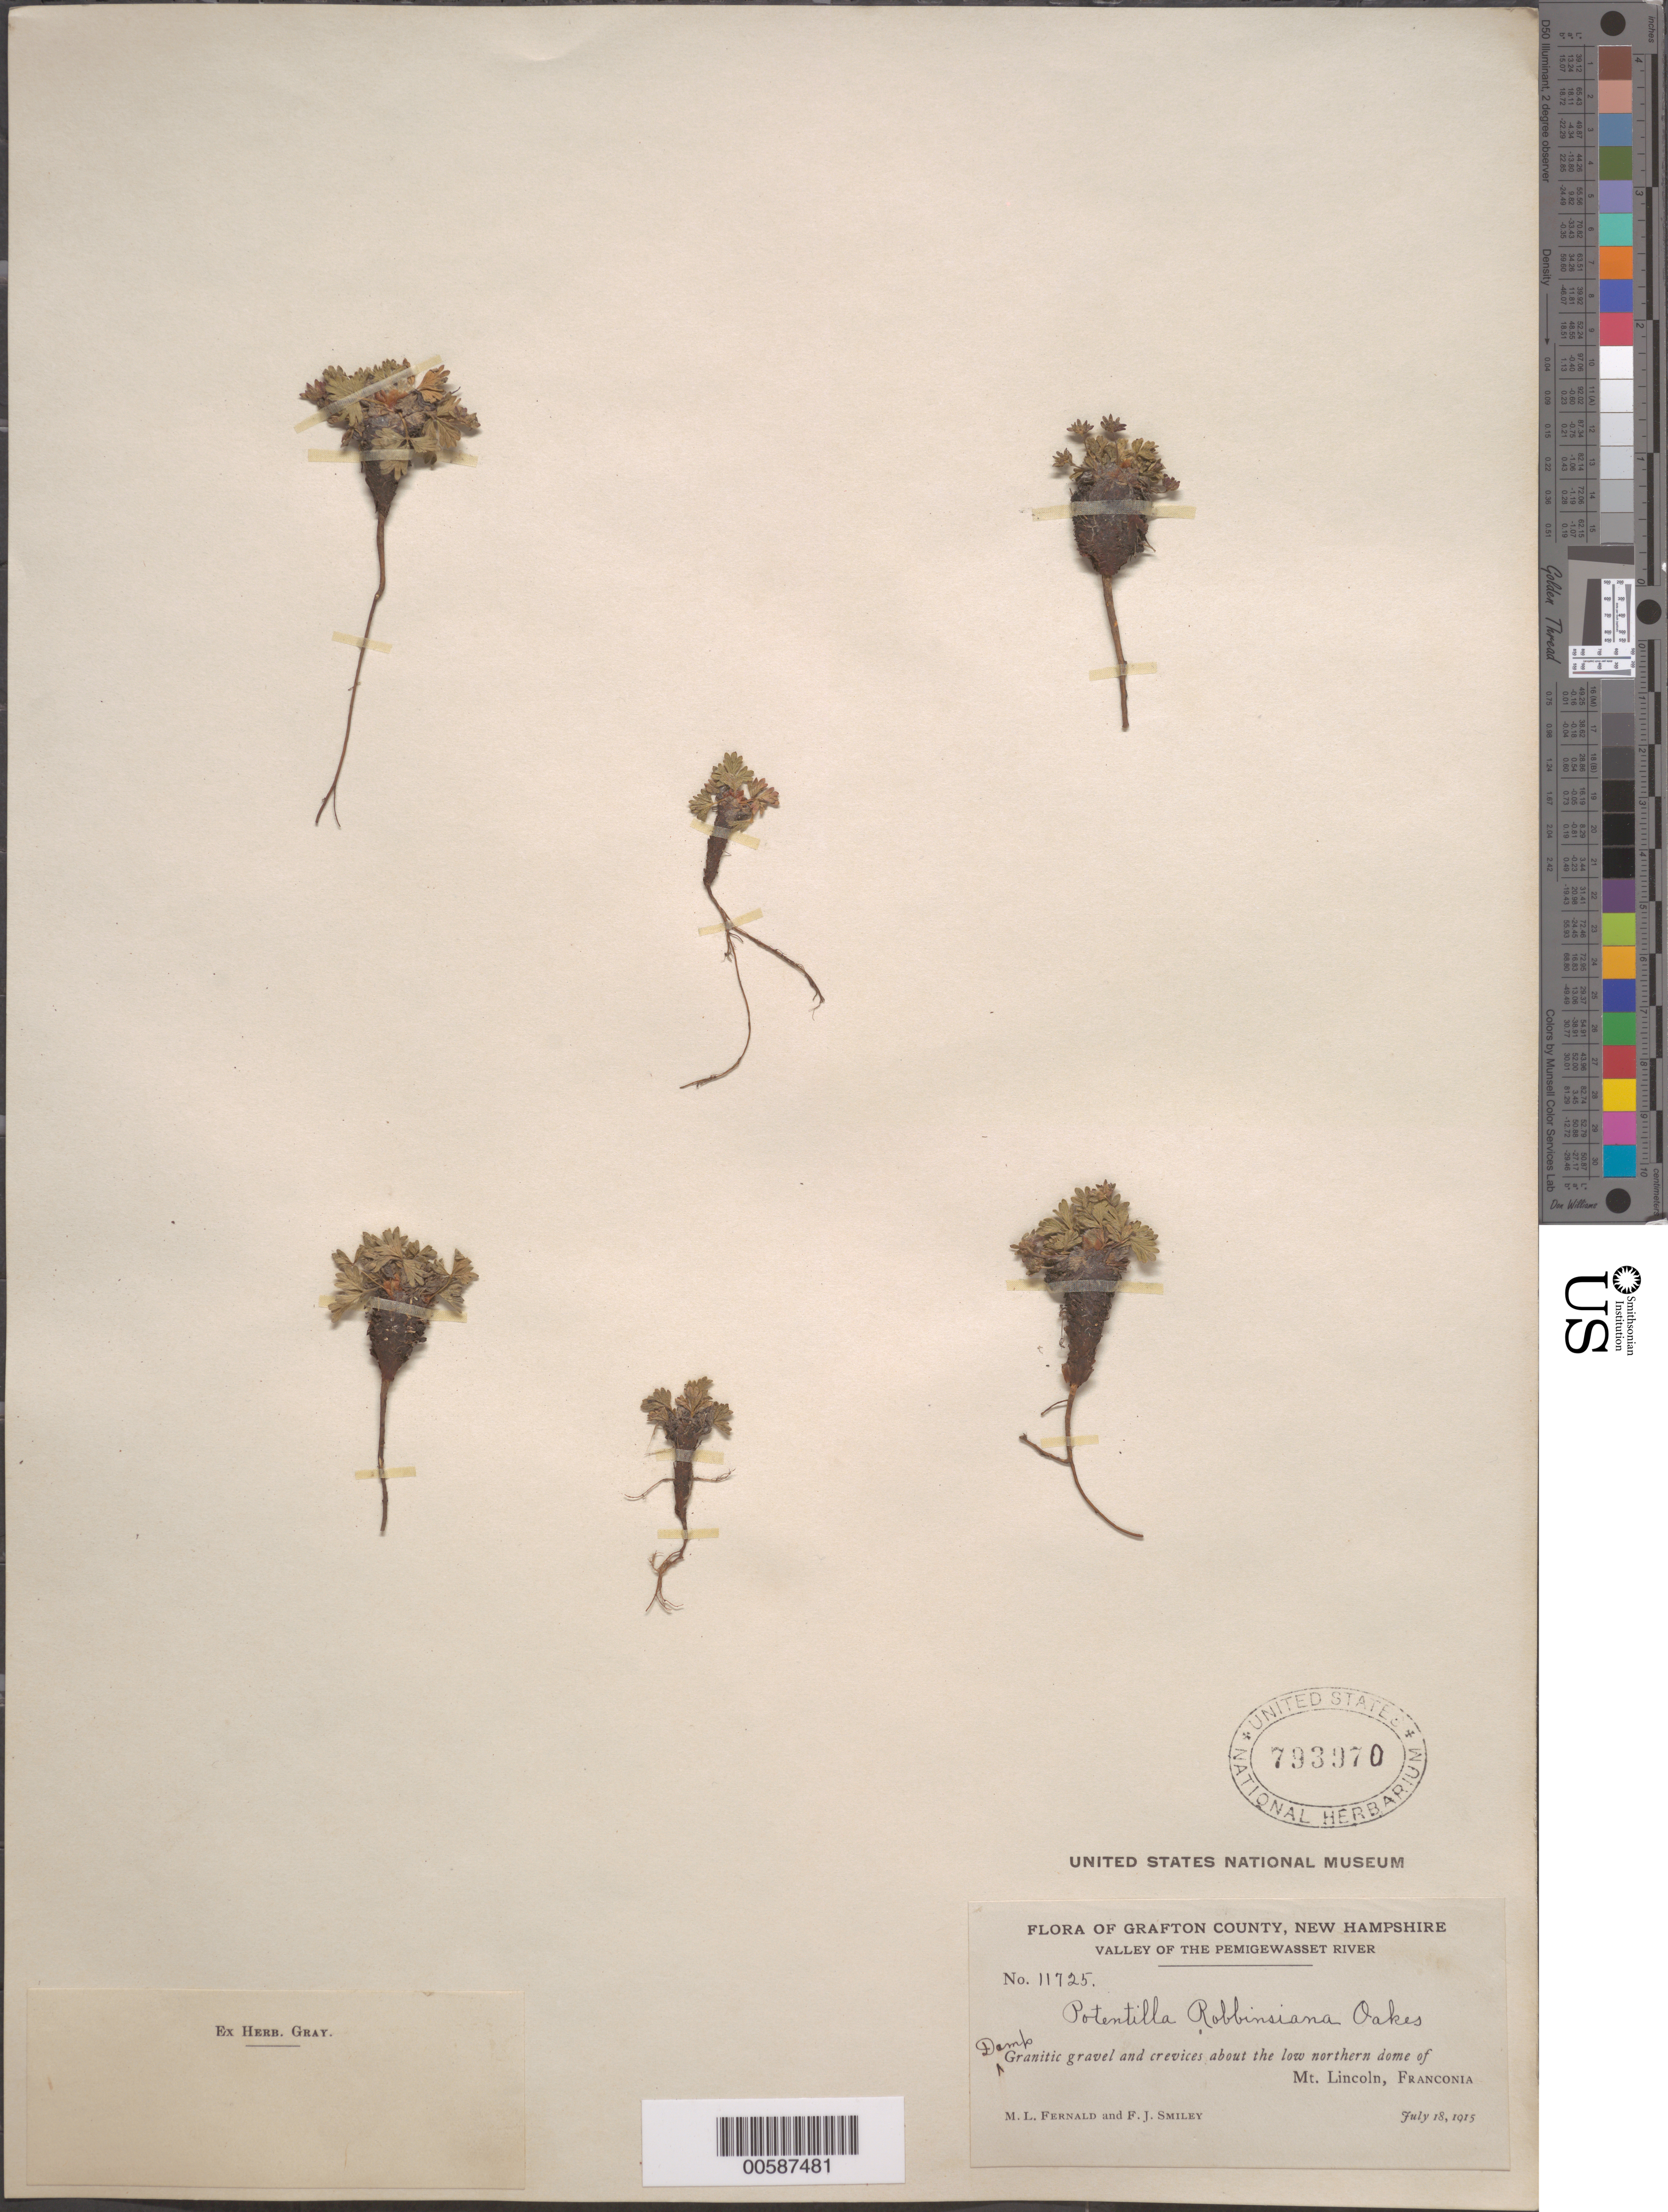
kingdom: Plantae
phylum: Tracheophyta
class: Magnoliopsida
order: Rosales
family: Rosaceae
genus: Potentilla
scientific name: Potentilla robbinsiana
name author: (Lehm. ex Rydb.) Oakes ex Rydb.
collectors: M. L. Fernald & F. Smiley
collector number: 11725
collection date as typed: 18 Jul 1915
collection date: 1915-07-18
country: United States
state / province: New Hampshire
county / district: Grafton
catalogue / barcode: US 793970